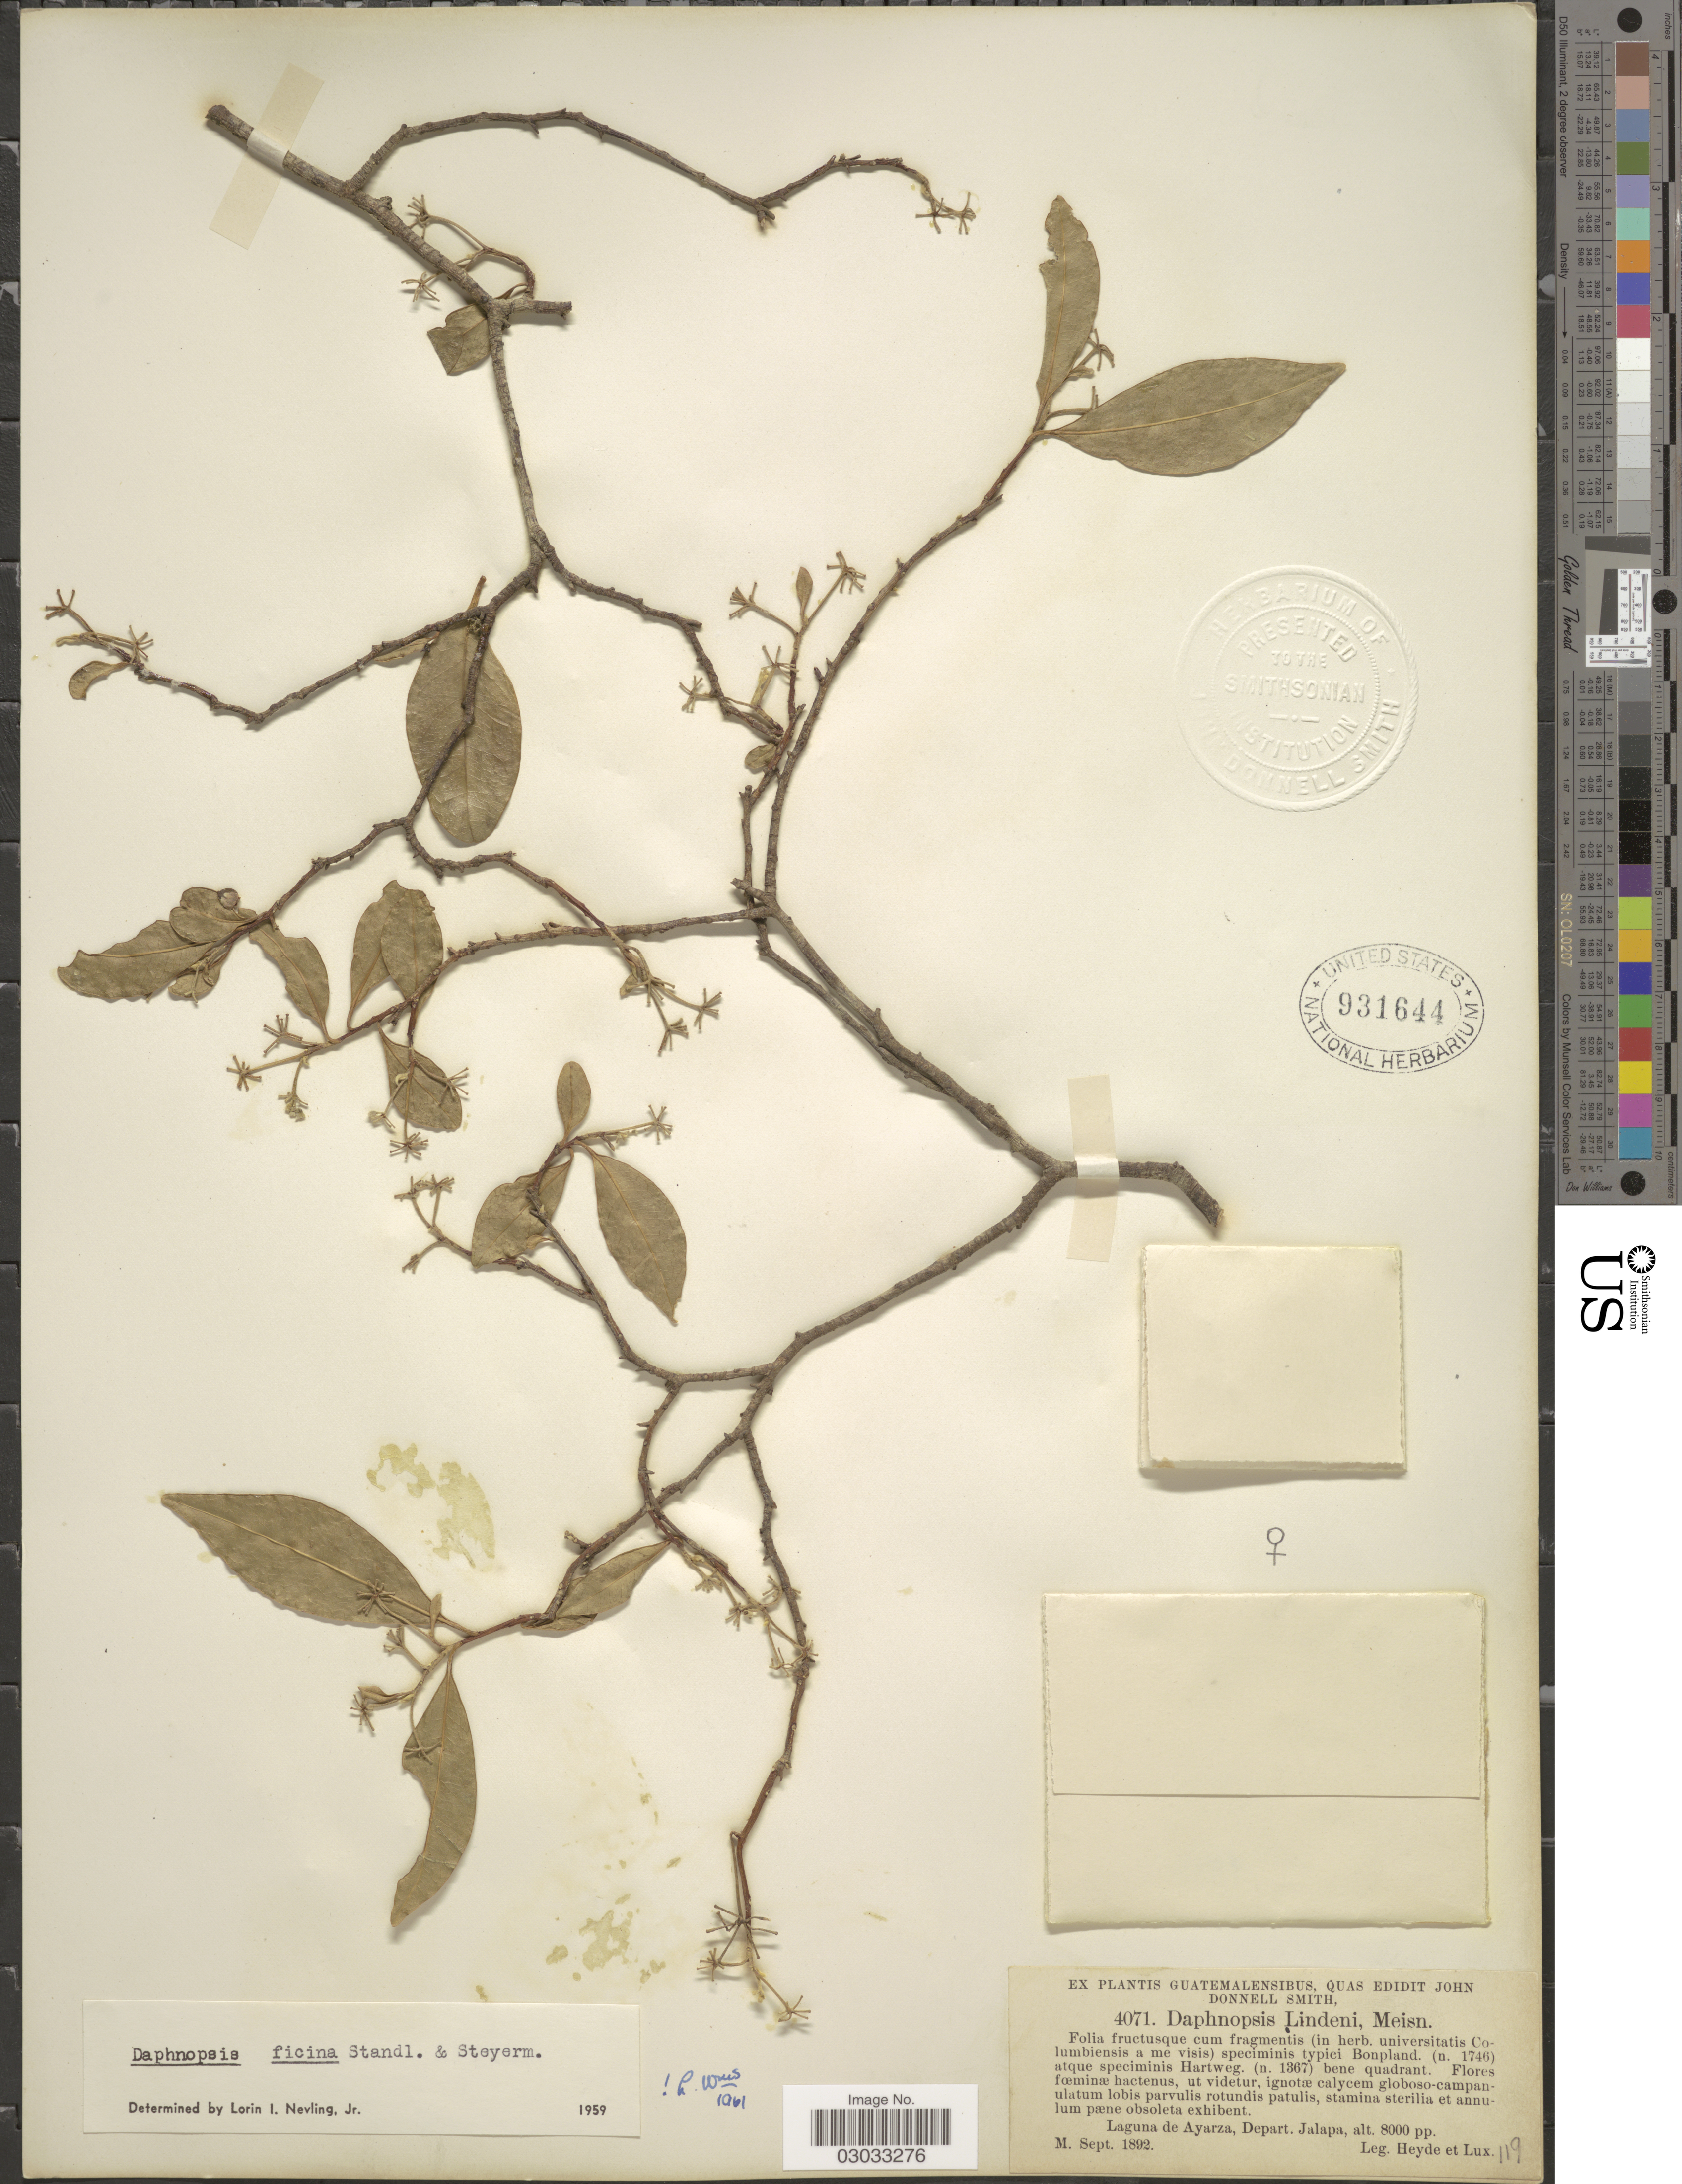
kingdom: Plantae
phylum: Tracheophyta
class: Magnoliopsida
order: Malvales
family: Thymelaeaceae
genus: Daphnopsis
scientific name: Daphnopsis ficina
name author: Standl. & Steyerm.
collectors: Heyde & Lux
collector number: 4071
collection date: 1892-09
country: Guatemala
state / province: Jalapa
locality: Laguna de Ayarza, Depart. Jalapa.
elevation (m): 2438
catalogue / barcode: US 931644